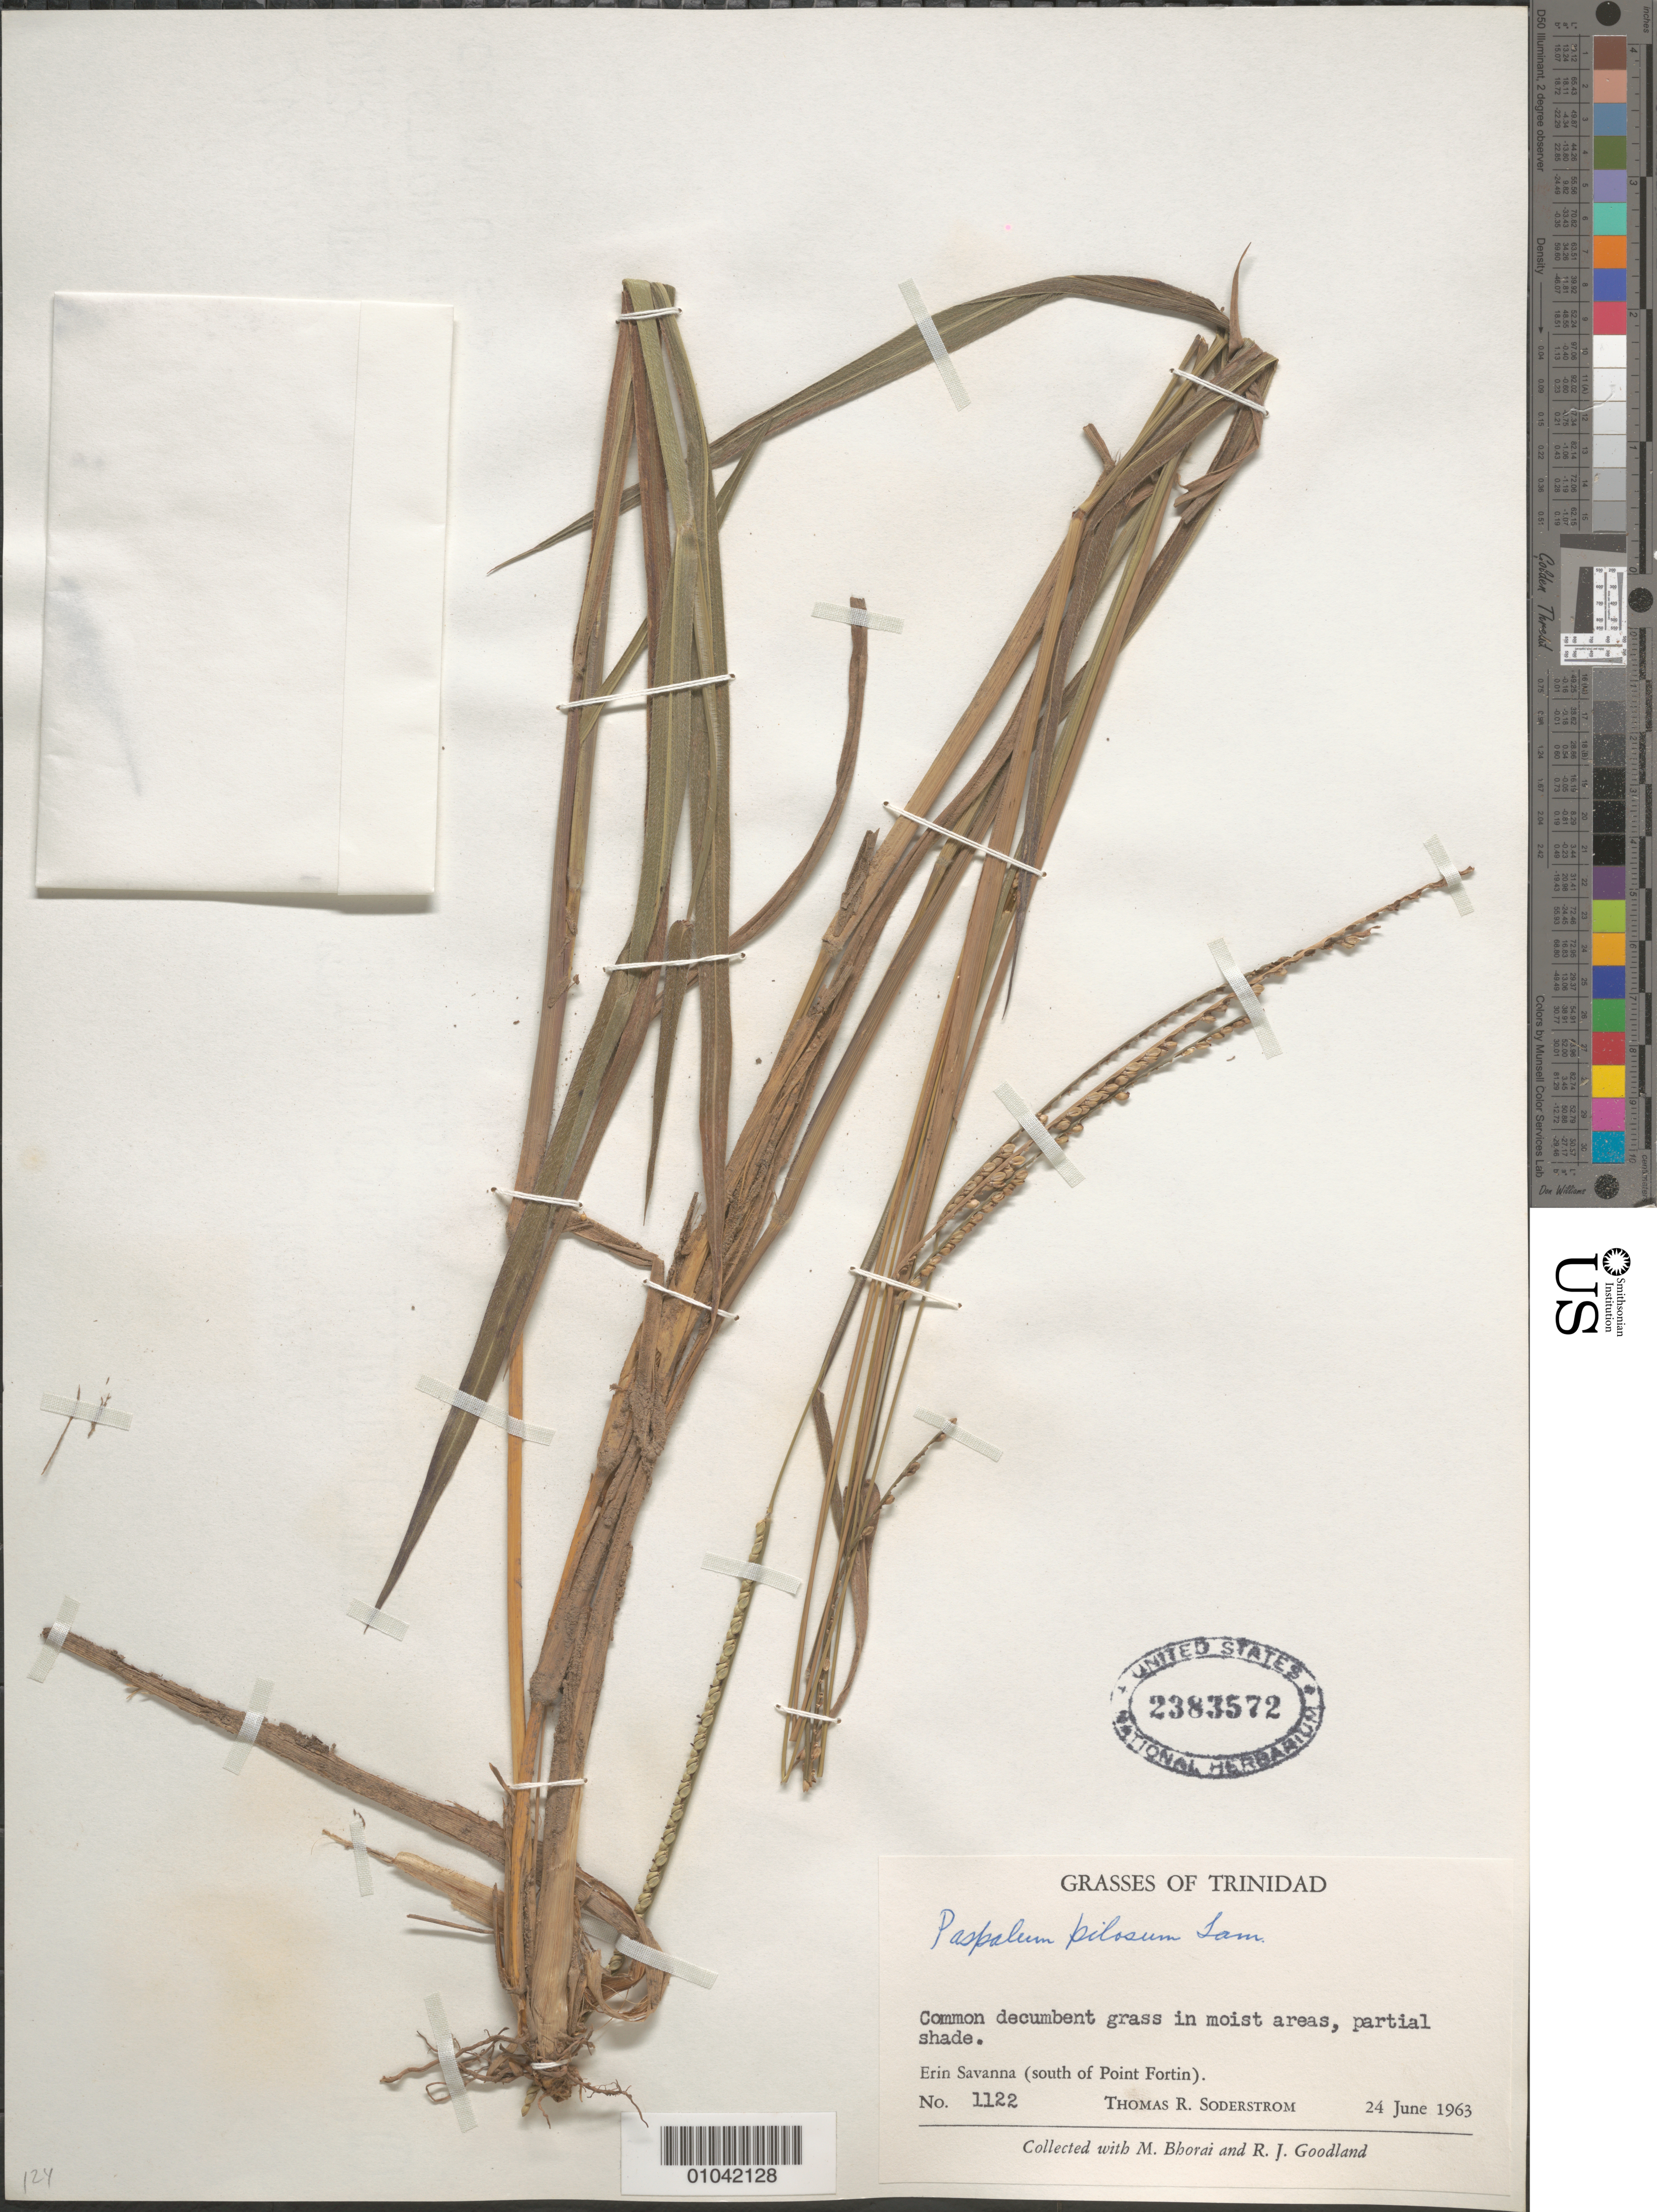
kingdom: Plantae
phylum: Tracheophyta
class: Liliopsida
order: Poales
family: Poaceae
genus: Paspalum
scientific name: Paspalum pilosum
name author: Lam.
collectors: T. R. Soderstrom, M. Bhorai & R. Goodland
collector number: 1122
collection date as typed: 24 Jun 1963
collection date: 1963-06-24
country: Trinidad and Tobago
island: Trinidad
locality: Erin Savanna, S of Point Fortin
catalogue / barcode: US 2383572